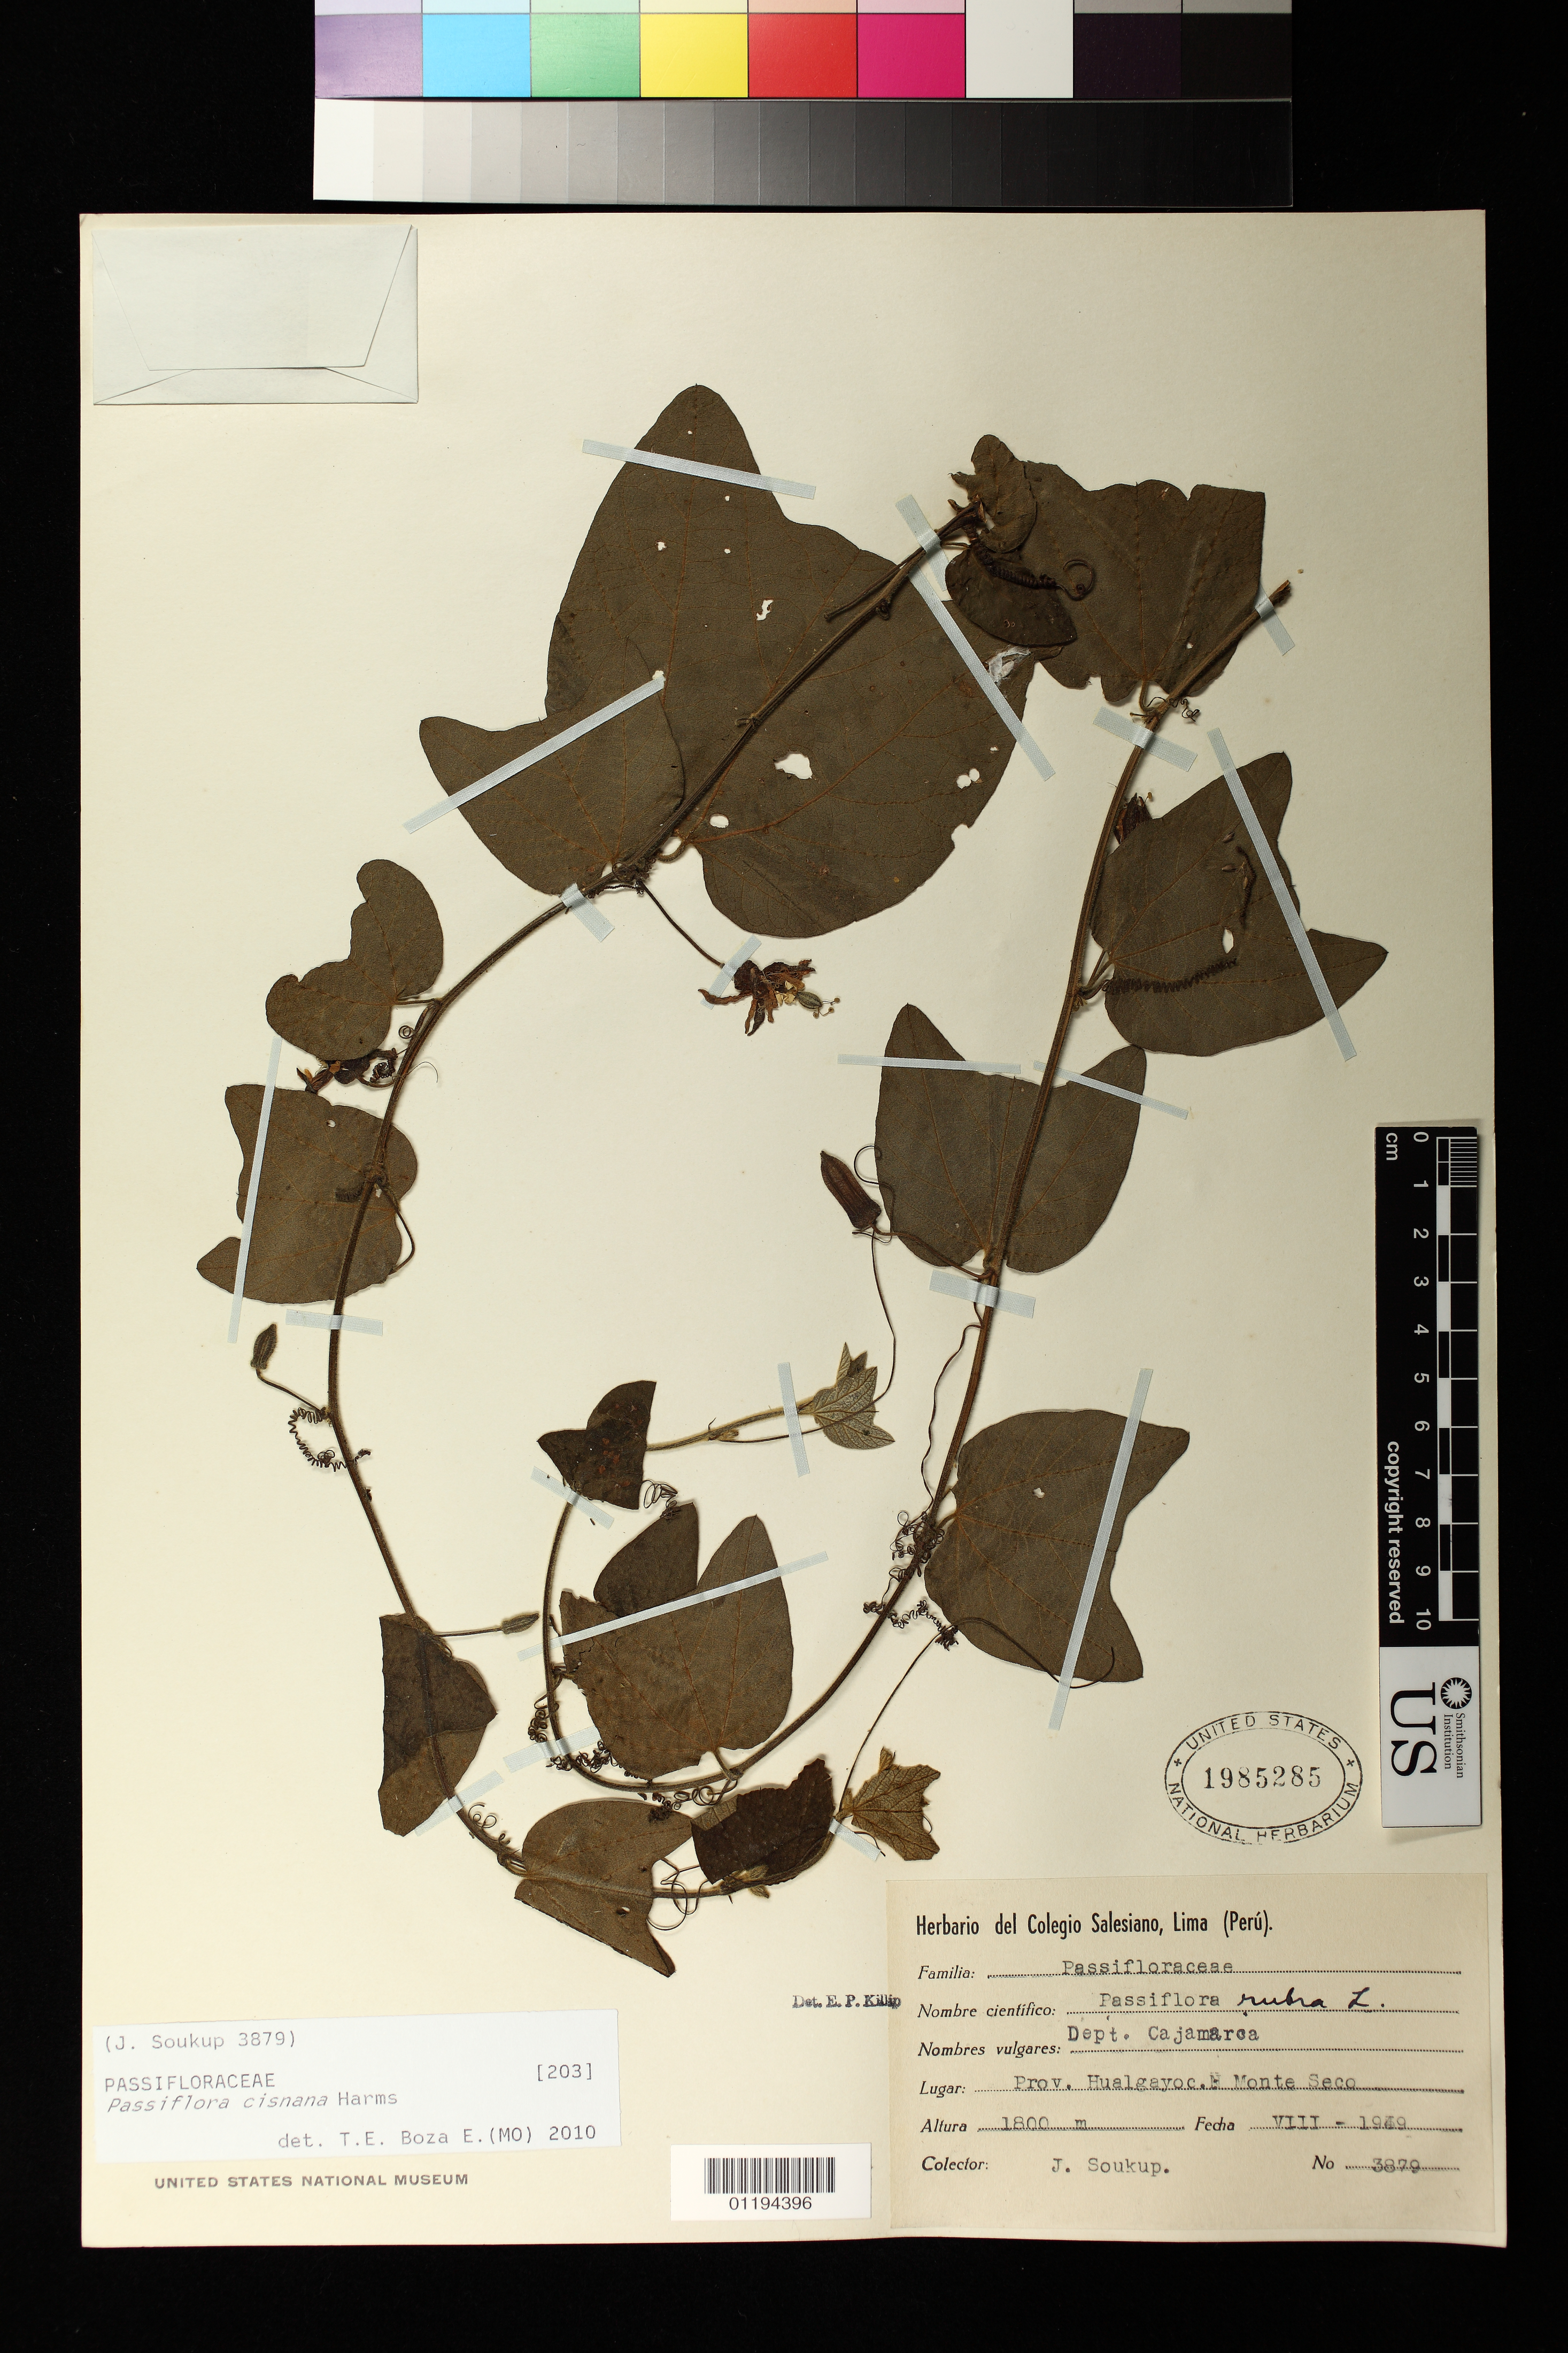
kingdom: Plantae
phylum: Tracheophyta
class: Magnoliopsida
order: Malpighiales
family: Passifloraceae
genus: Passiflora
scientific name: Passiflora cisnana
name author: Harms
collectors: J. J. Soukup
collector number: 3879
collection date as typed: Aug 1969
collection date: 1969-08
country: Peru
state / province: Cajamarca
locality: Dept. Cajamarca: Prov. Hualgayoc.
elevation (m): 1800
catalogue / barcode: US 1985285